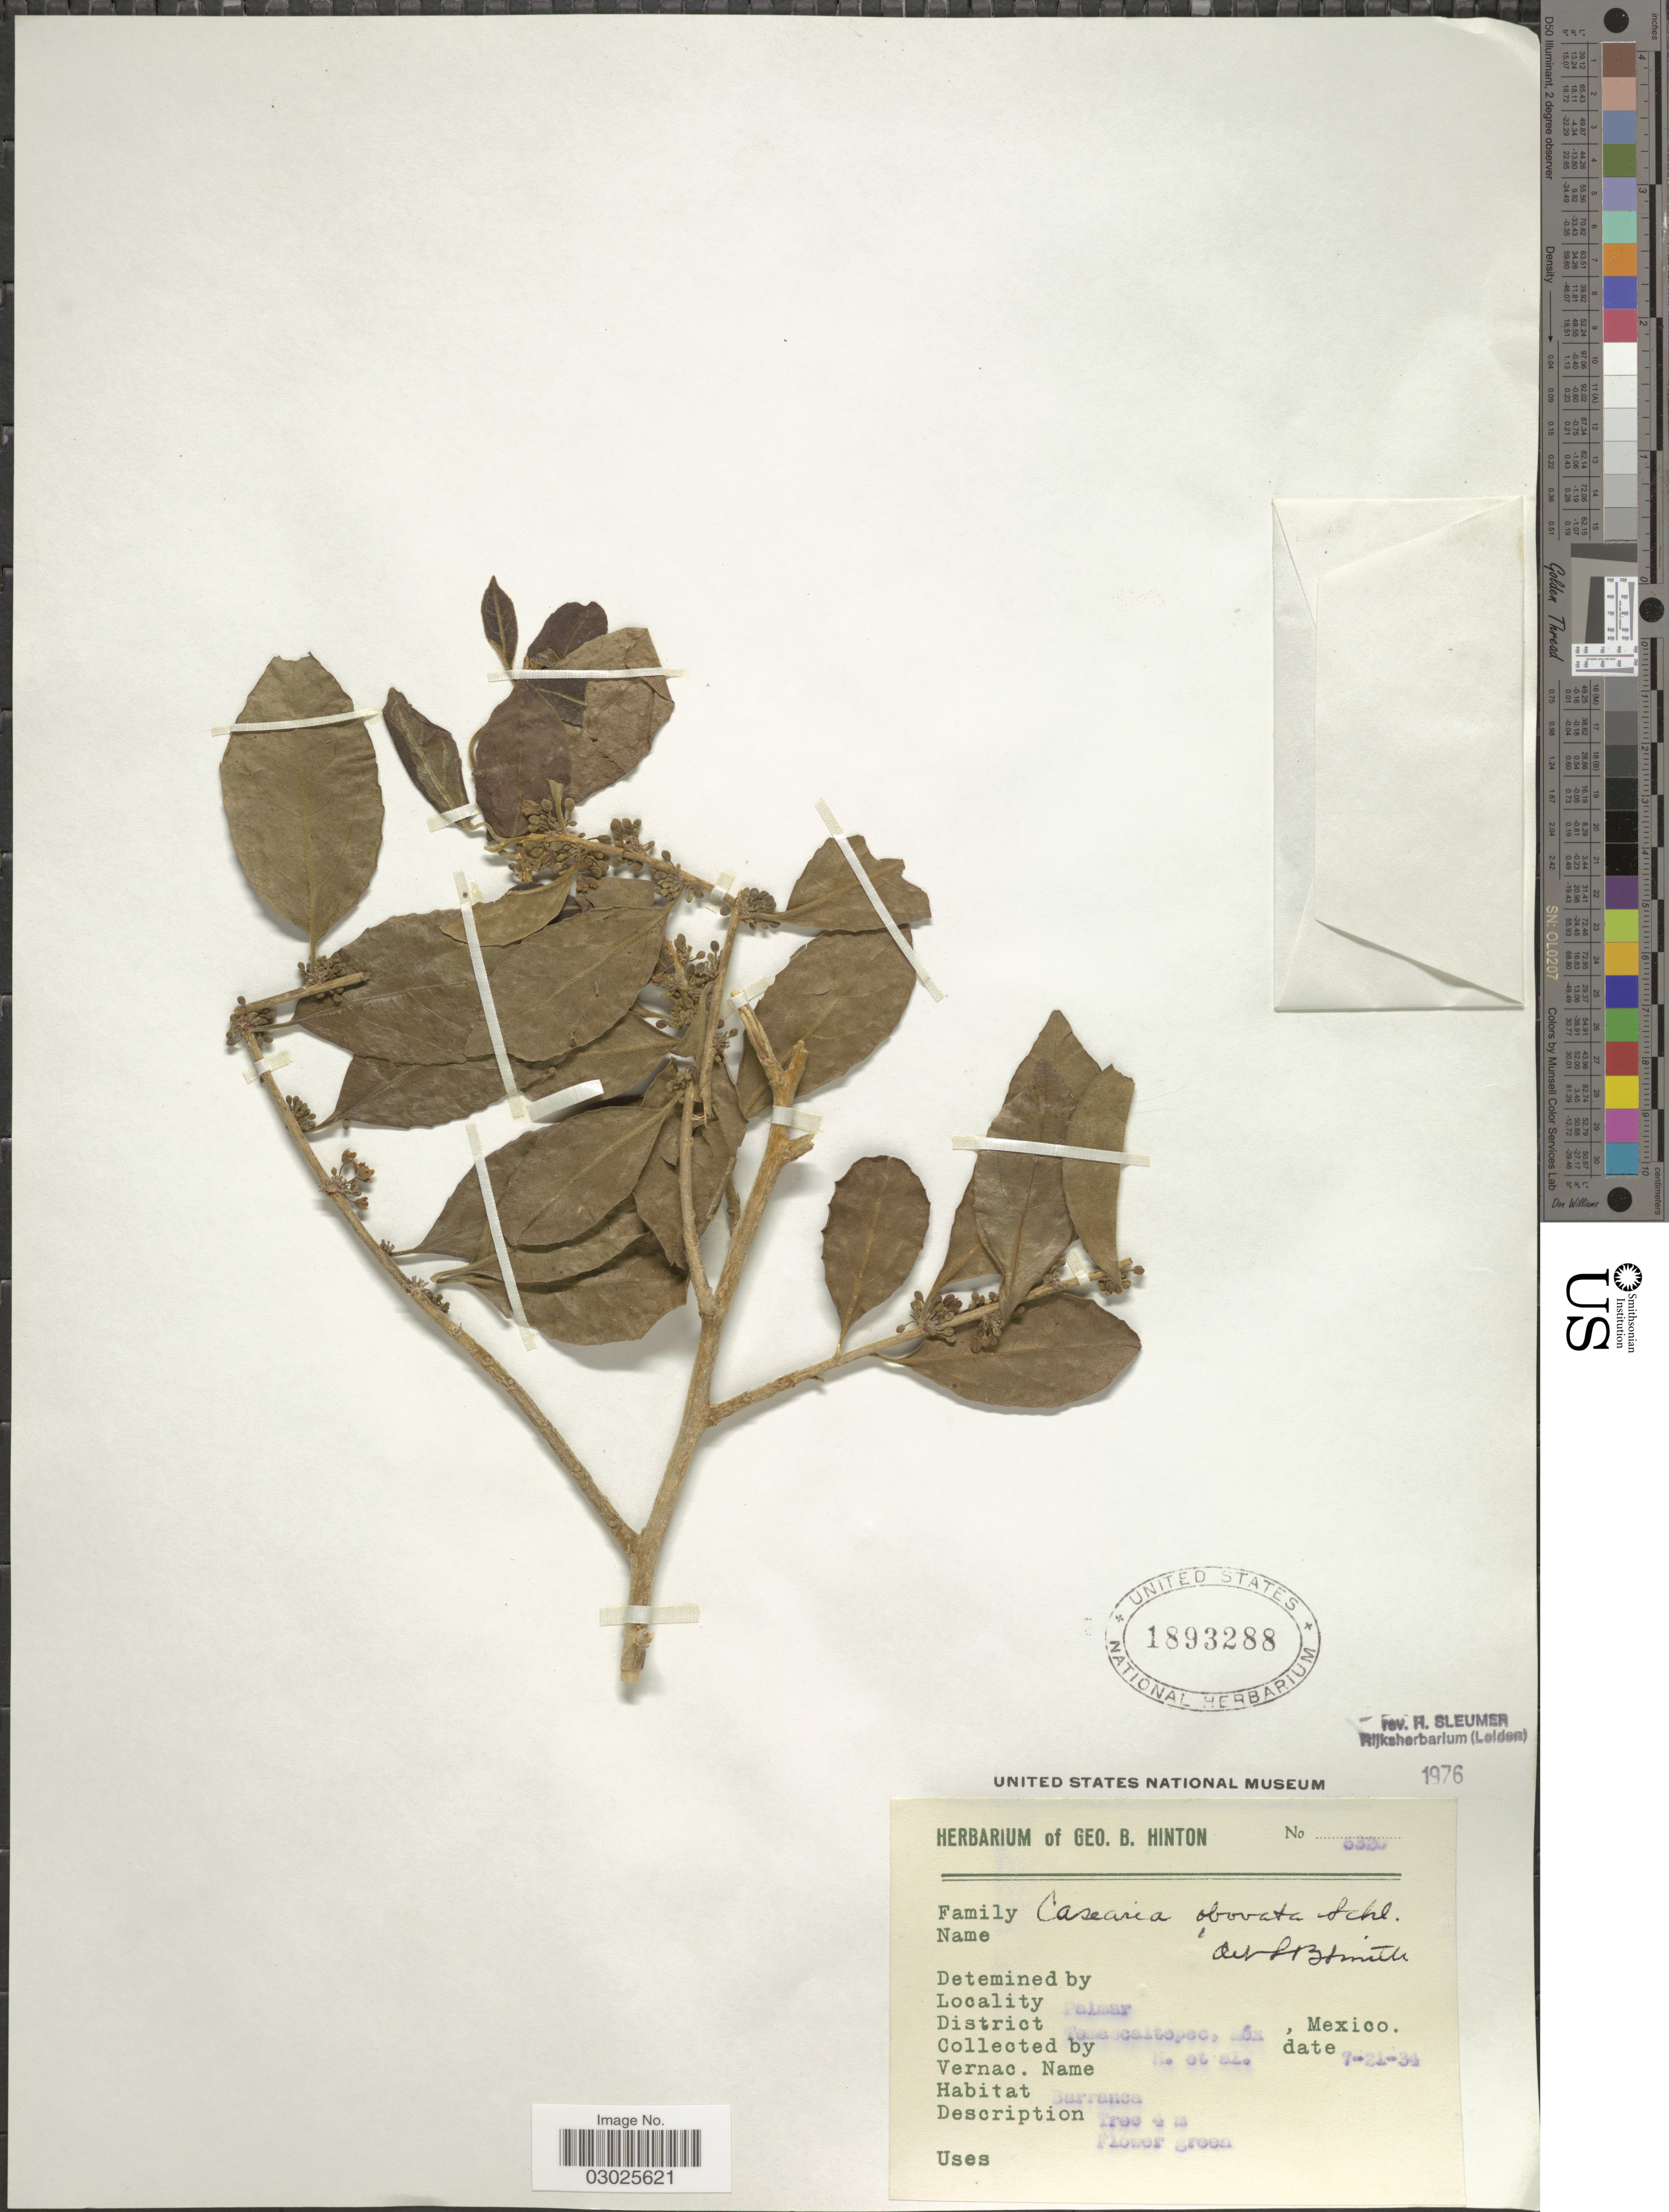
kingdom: Plantae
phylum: Tracheophyta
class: Magnoliopsida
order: Malpighiales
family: Salicaceae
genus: Casearia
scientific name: Casearia obovata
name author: Schltdl.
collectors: G. B. Hinton & et al.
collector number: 5320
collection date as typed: Transcribed d/m/y: 21/7/34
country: Mexico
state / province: México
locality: Palmar, District Tomascaltepec.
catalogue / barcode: US 1893288